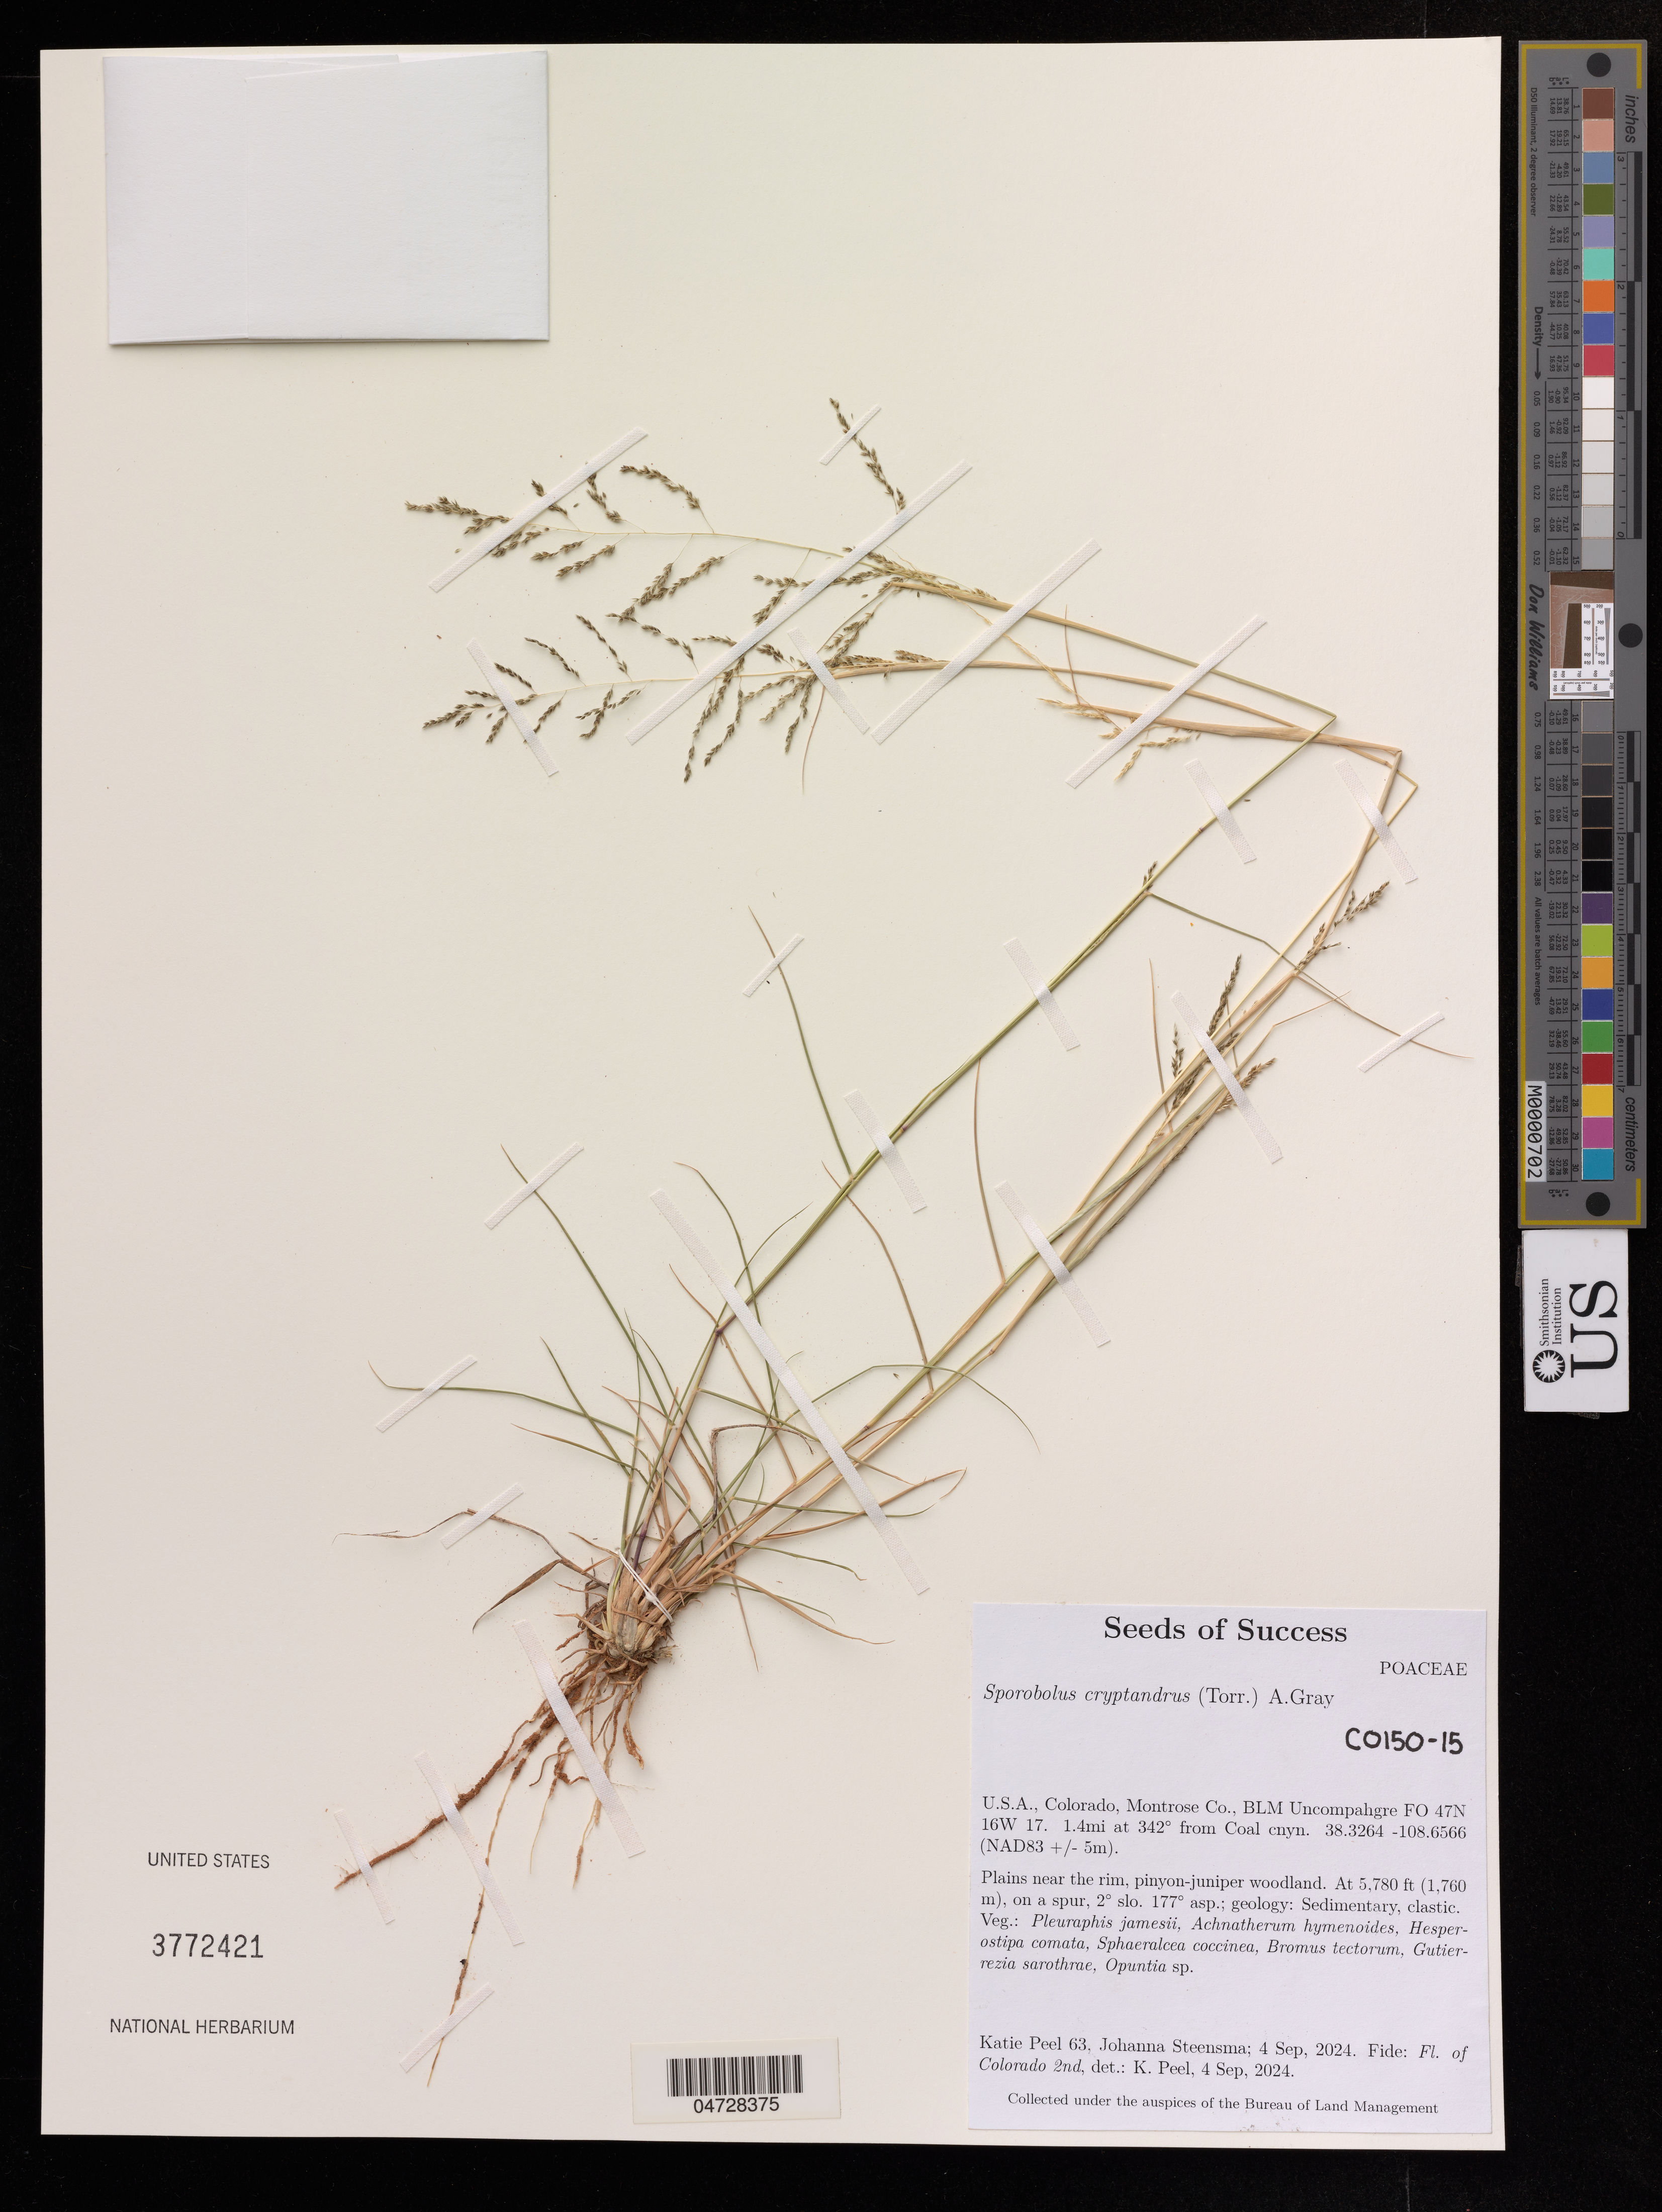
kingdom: Plantae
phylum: Tracheophyta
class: Liliopsida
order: Poales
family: Poaceae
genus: Sporobolus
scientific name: Sporobolus cryptandrus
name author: (Torr.) A. Gray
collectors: K. Peel & J. Steensma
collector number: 63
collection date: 2024-09-04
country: United States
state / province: Colorado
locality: Montrose Co., BLM Uncompahgre FO 47N 16W 17, 1.4mi at 342° from Coal cnyn.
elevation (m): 1762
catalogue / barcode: US 3772421